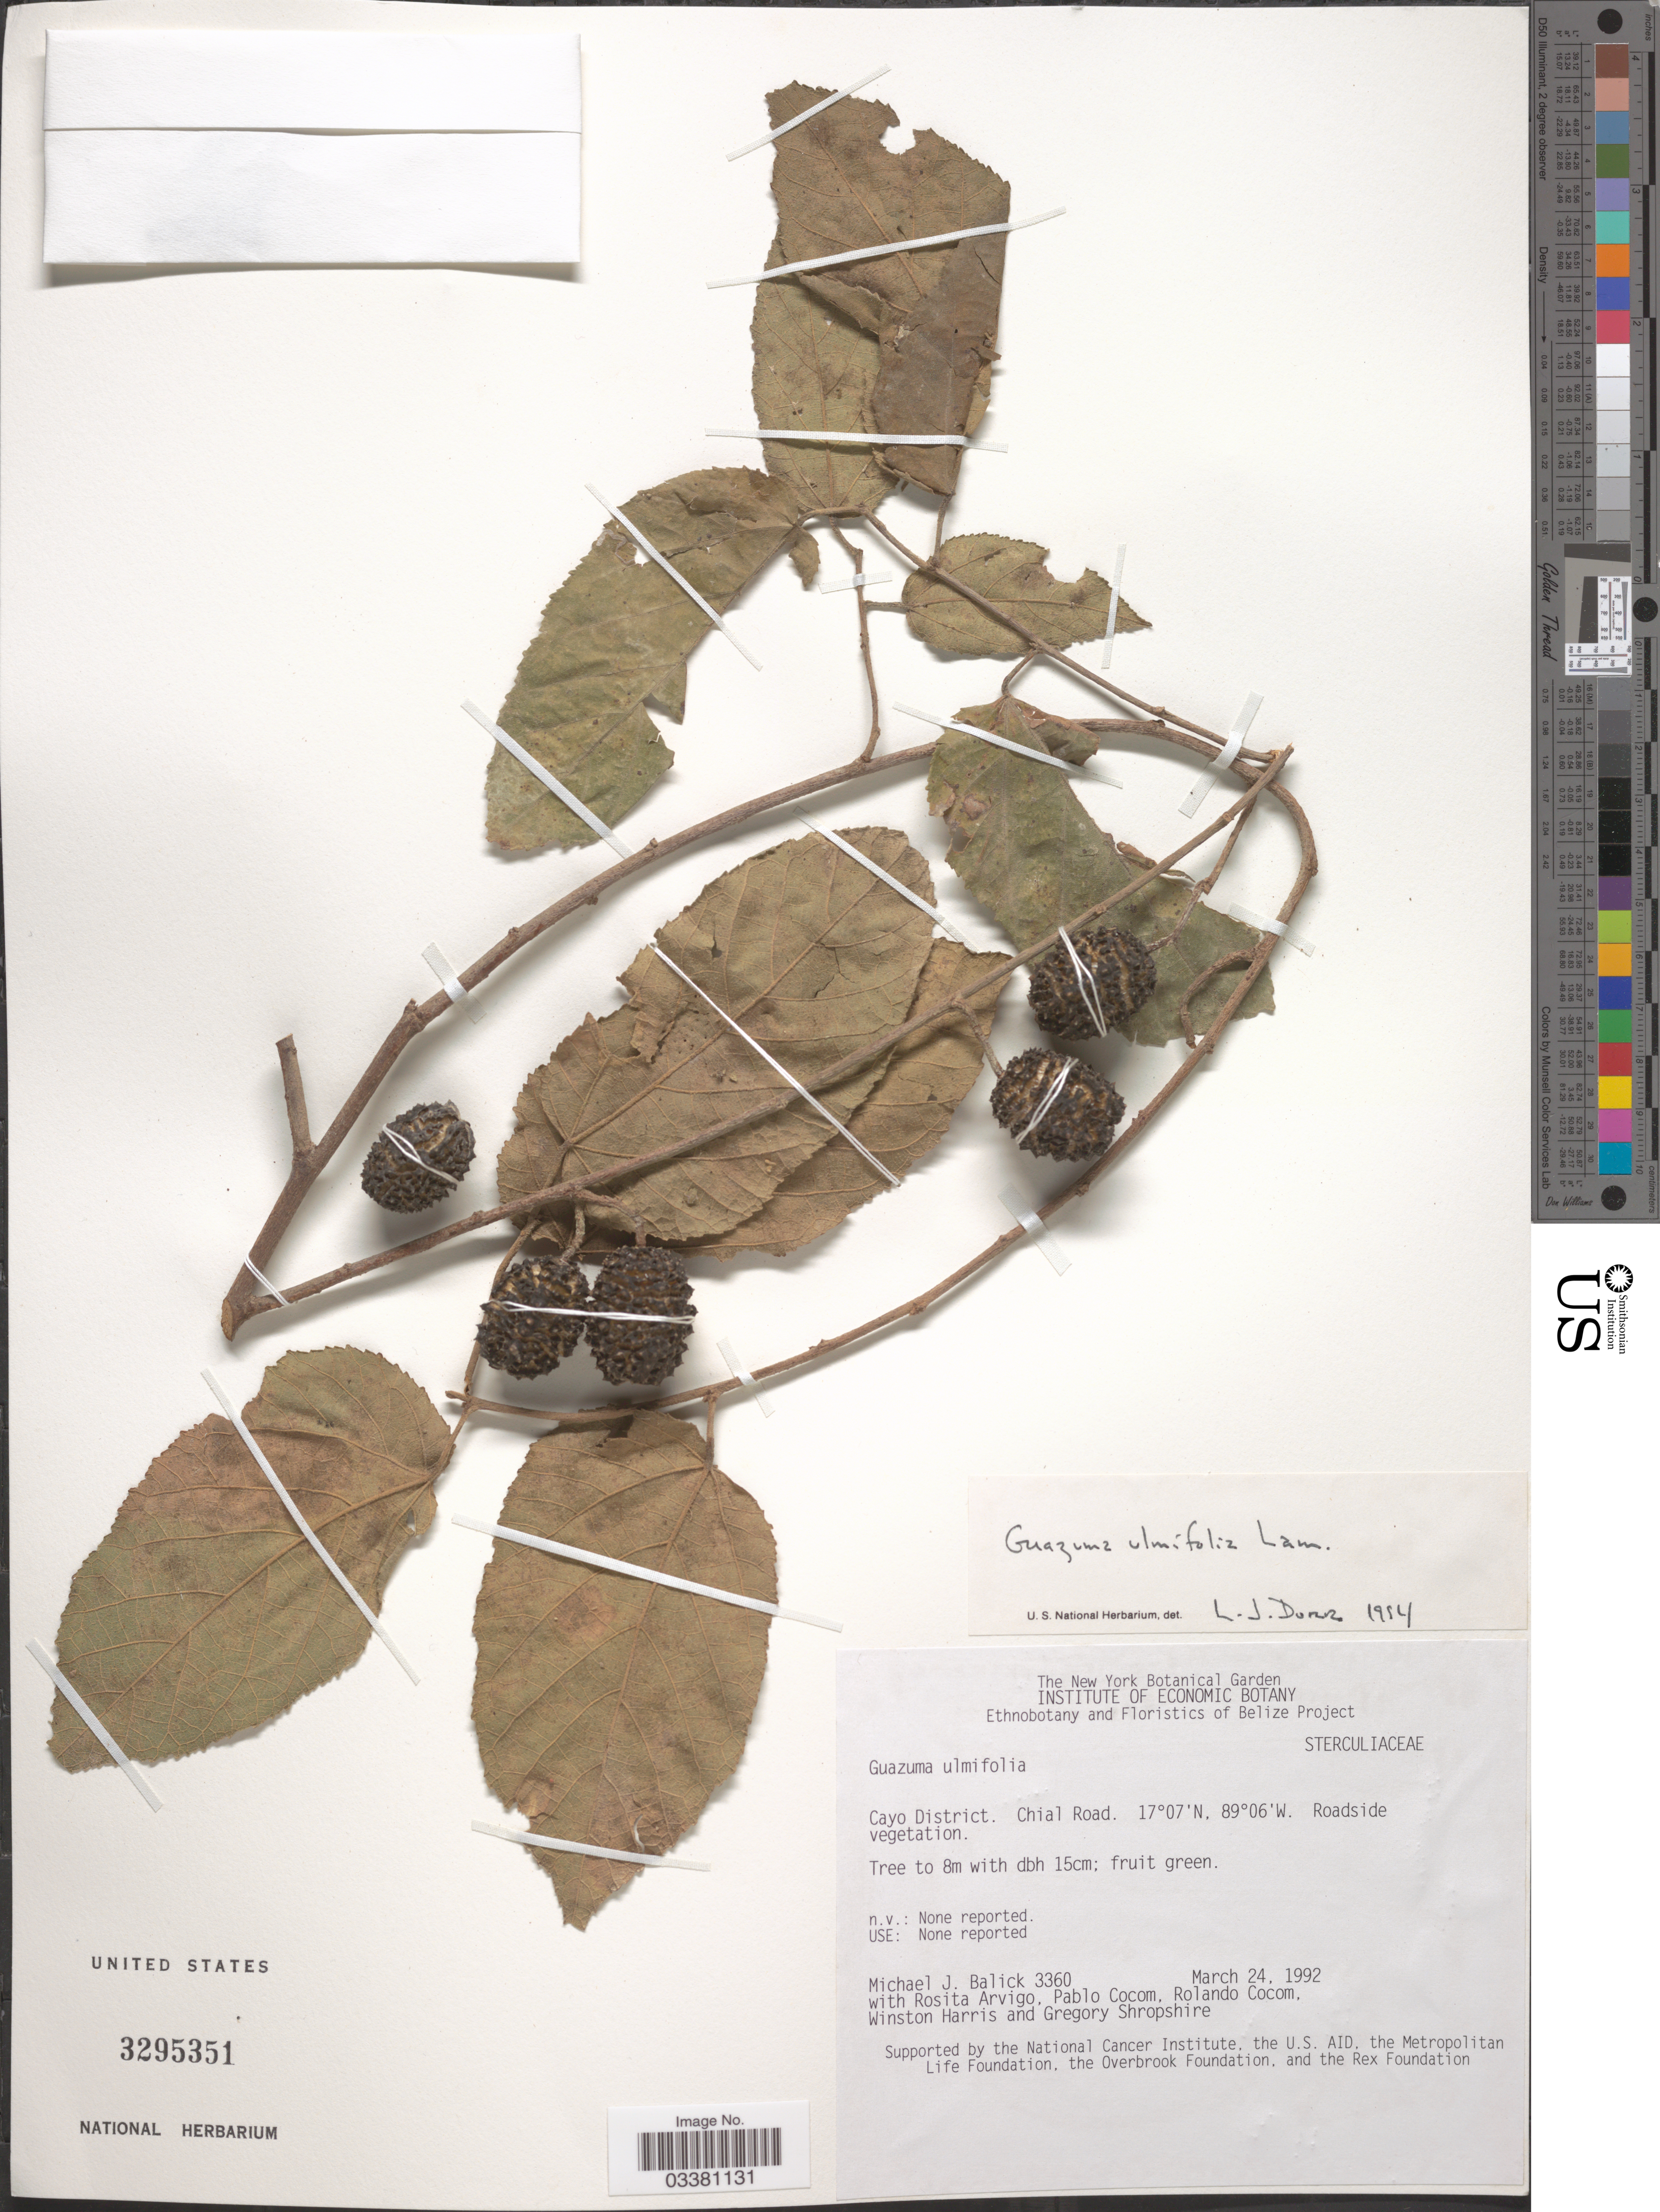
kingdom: Plantae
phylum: Tracheophyta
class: Magnoliopsida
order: Malvales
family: Malvaceae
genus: Guazuma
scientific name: Guazuma ulmifolia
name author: Lam.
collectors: M. J. Balick, R. Arvigo, P. Cocom, R. Cocon & et al.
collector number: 3360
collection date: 1992-03-24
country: Belize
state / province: Cayo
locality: Chial Road.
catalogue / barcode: US 3295351